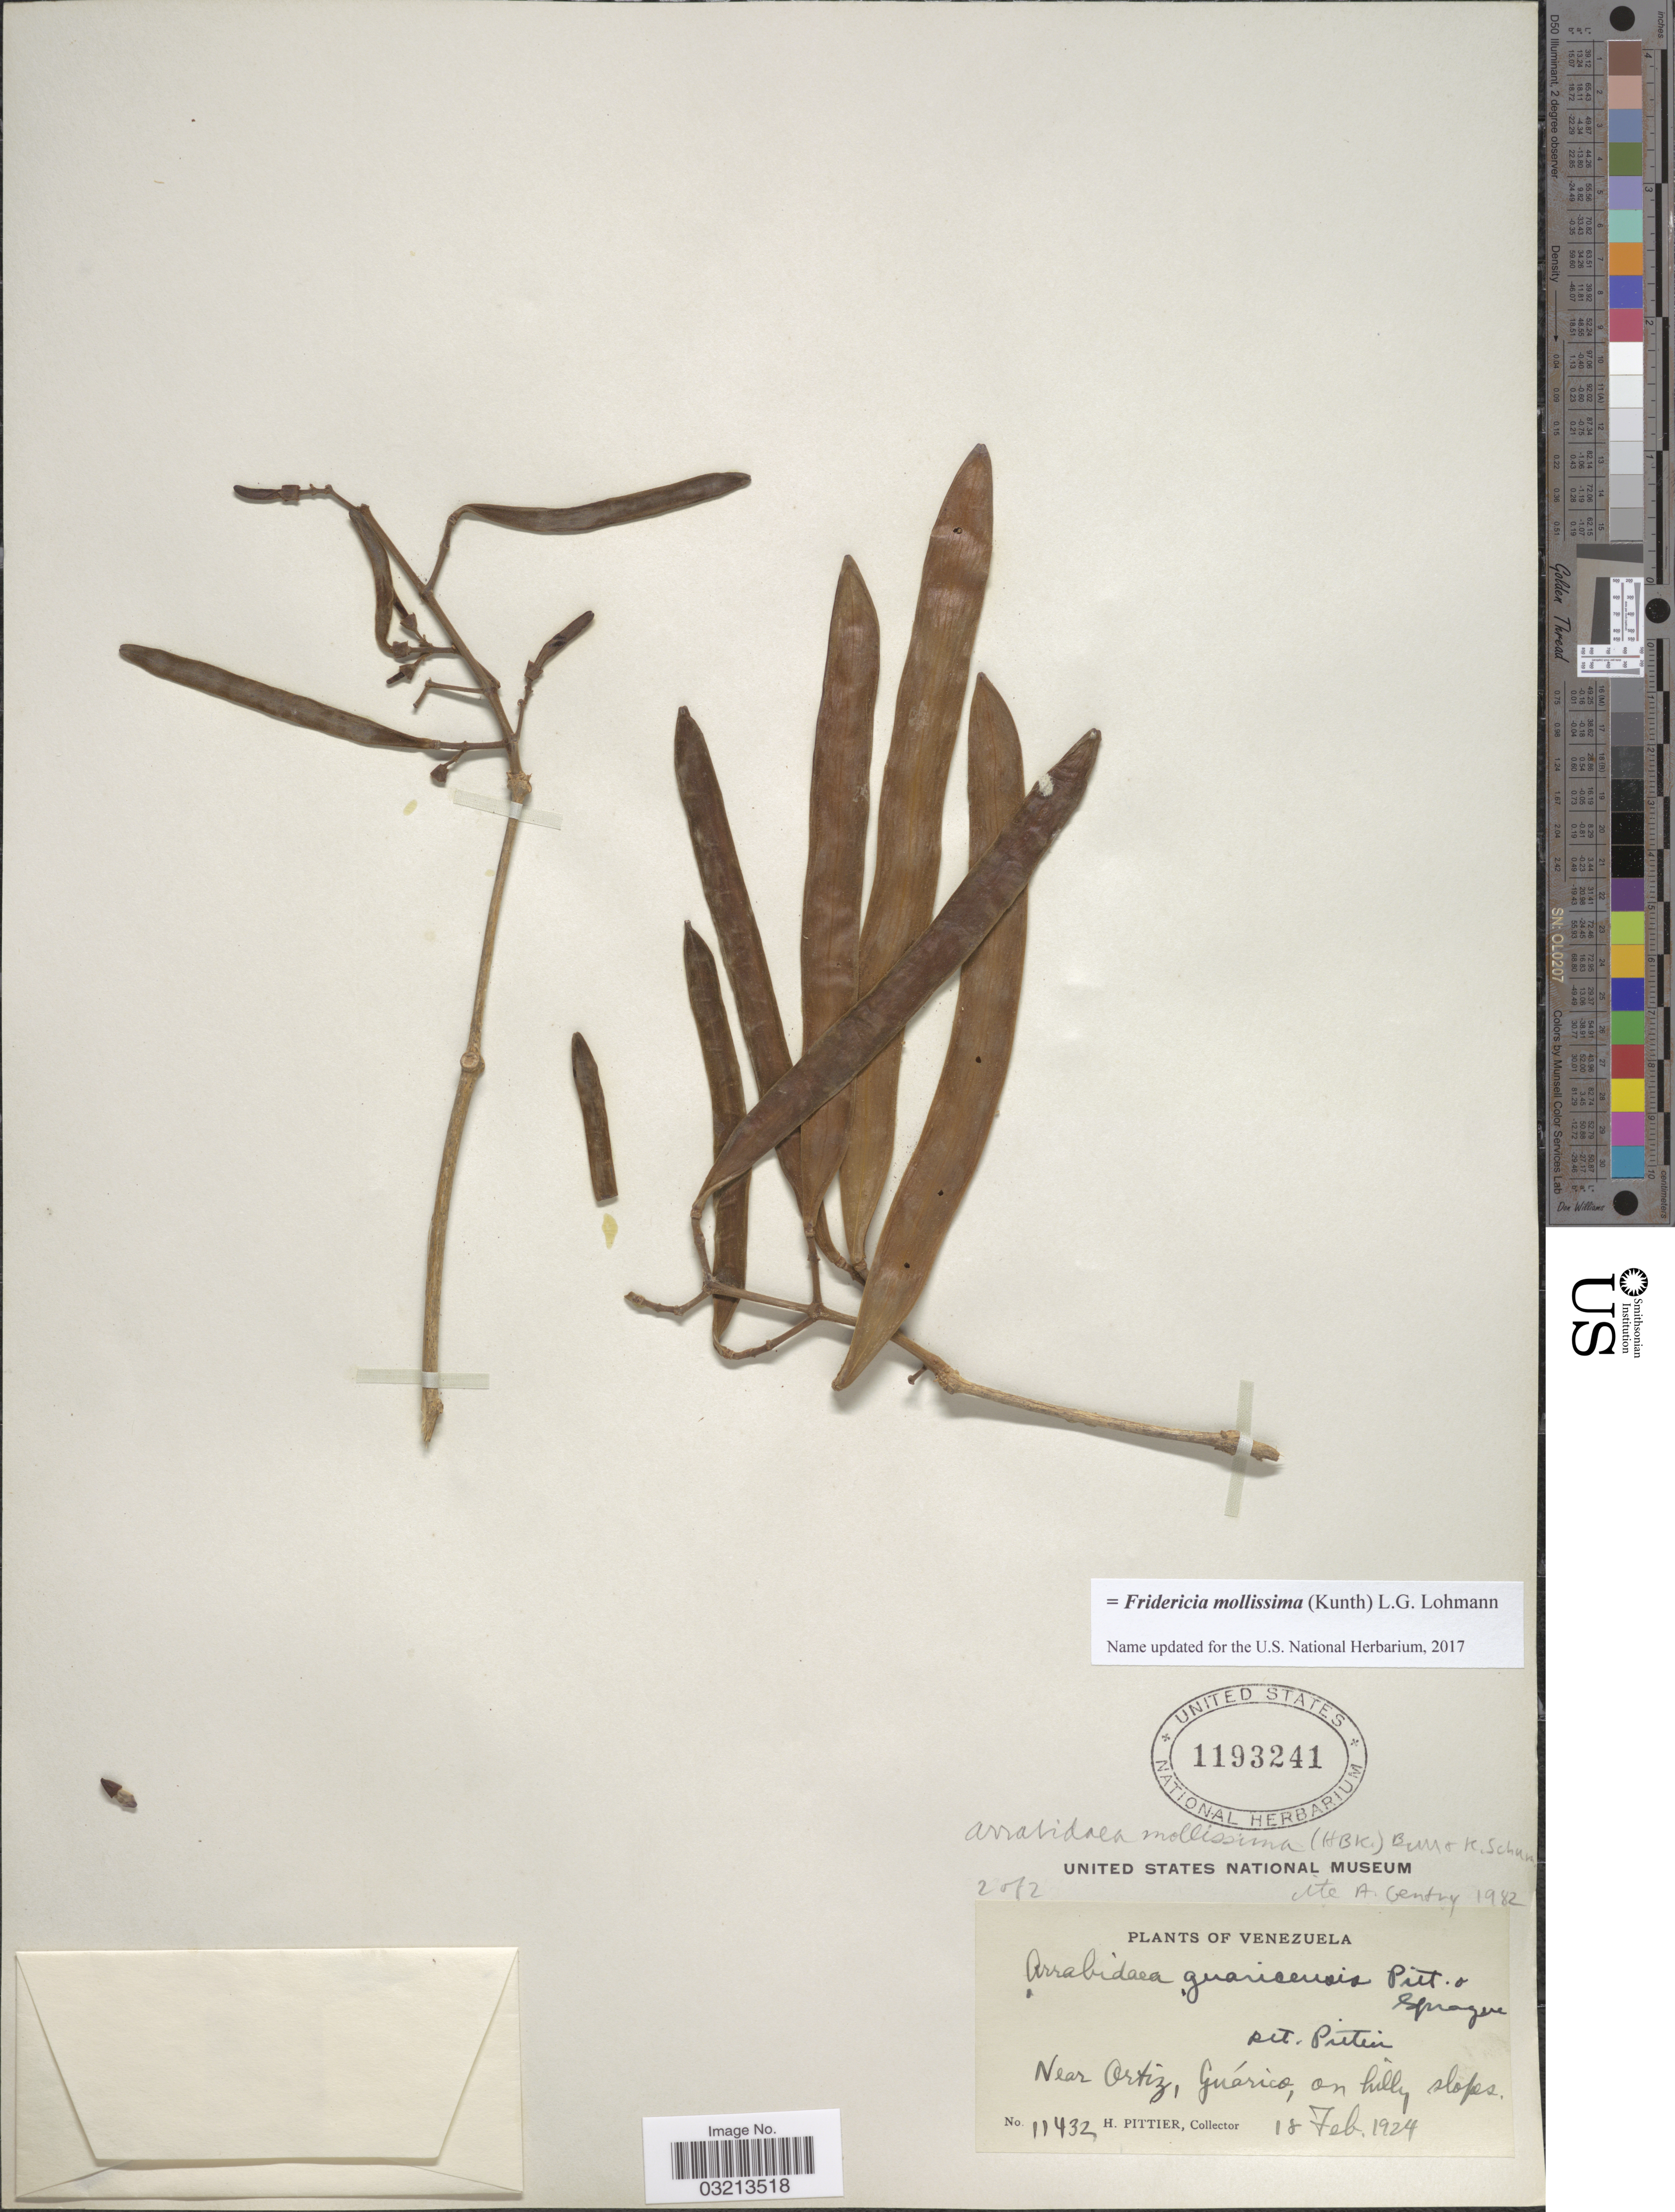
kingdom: Plantae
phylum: Tracheophyta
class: Magnoliopsida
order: Lamiales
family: Bignoniaceae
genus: Fridericia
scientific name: Fridericia mollissima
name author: (Kunth) L.G. Lohmann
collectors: H. F. Pittier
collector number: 11432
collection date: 1924-02-18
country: Venezuela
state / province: Guárico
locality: Near Ortiz, on hilly slope.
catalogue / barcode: US 1193241